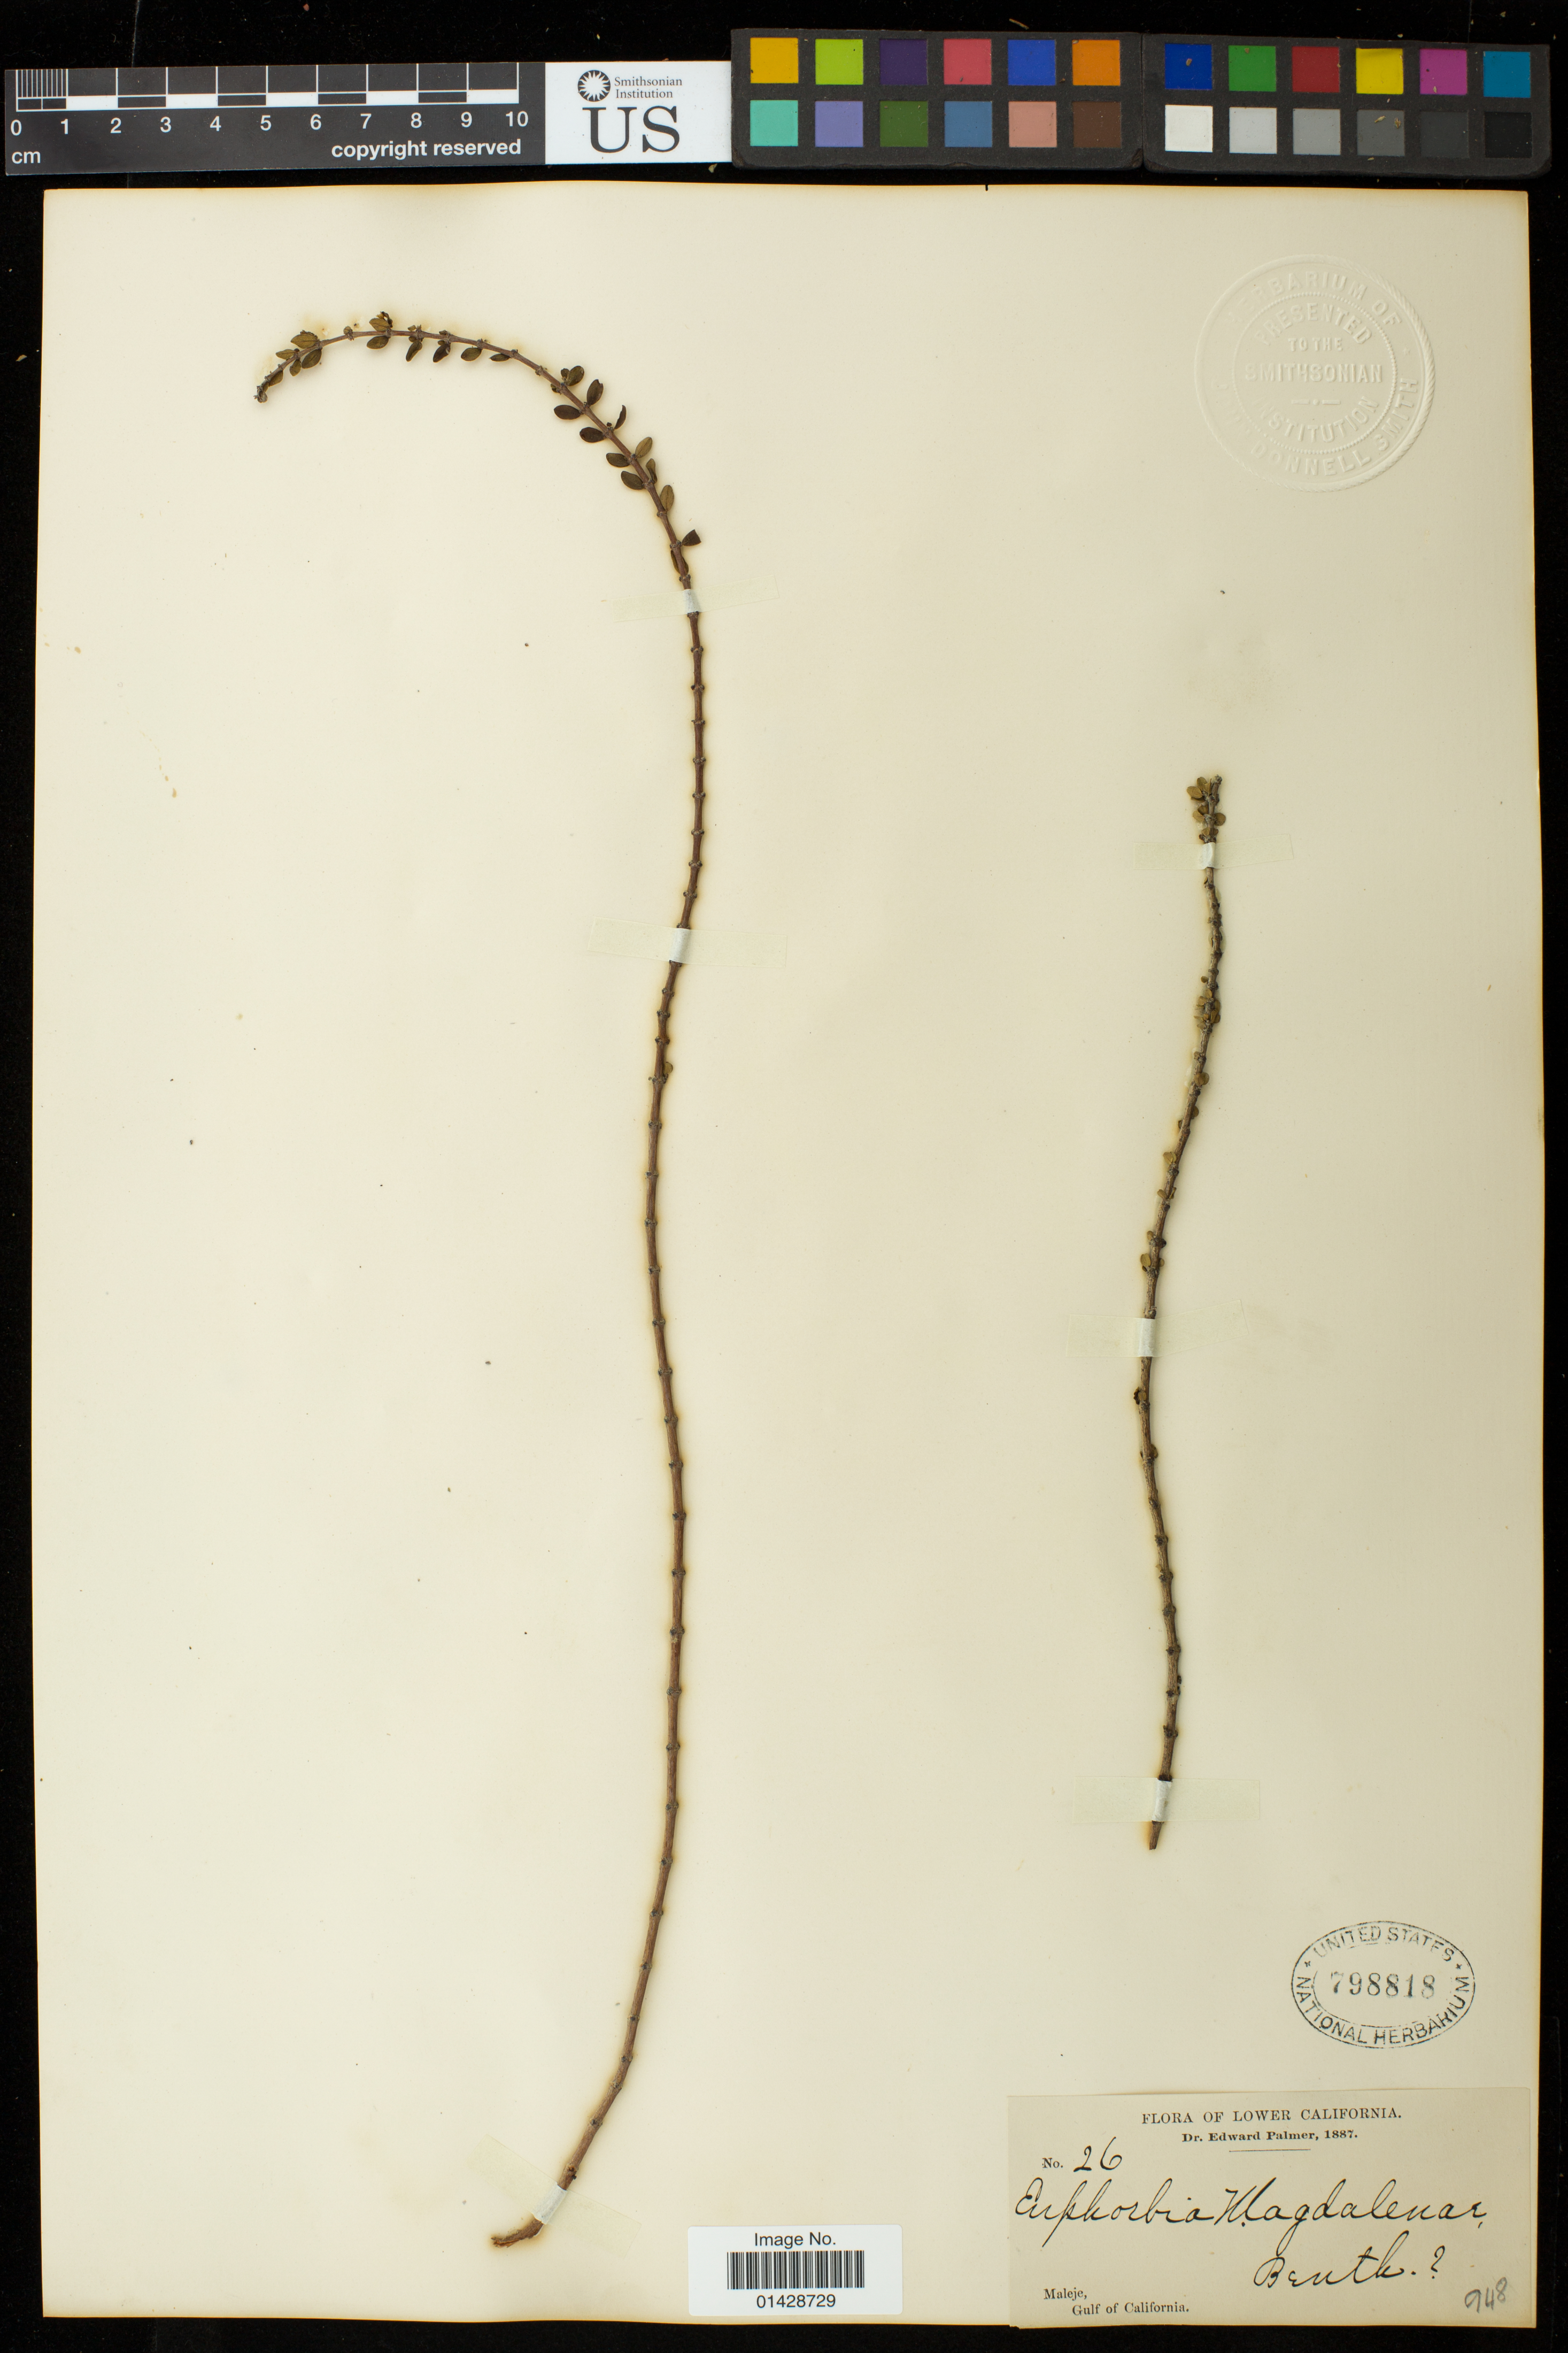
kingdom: Plantae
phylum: Tracheophyta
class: Magnoliopsida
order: Malpighiales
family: Euphorbiaceae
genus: Euphorbia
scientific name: Euphorbia magdalenae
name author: Benth.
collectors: E. Palmer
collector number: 26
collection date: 1887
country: Mexico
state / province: Baja California Sur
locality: Gulf of California; Maleje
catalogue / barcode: US 798818